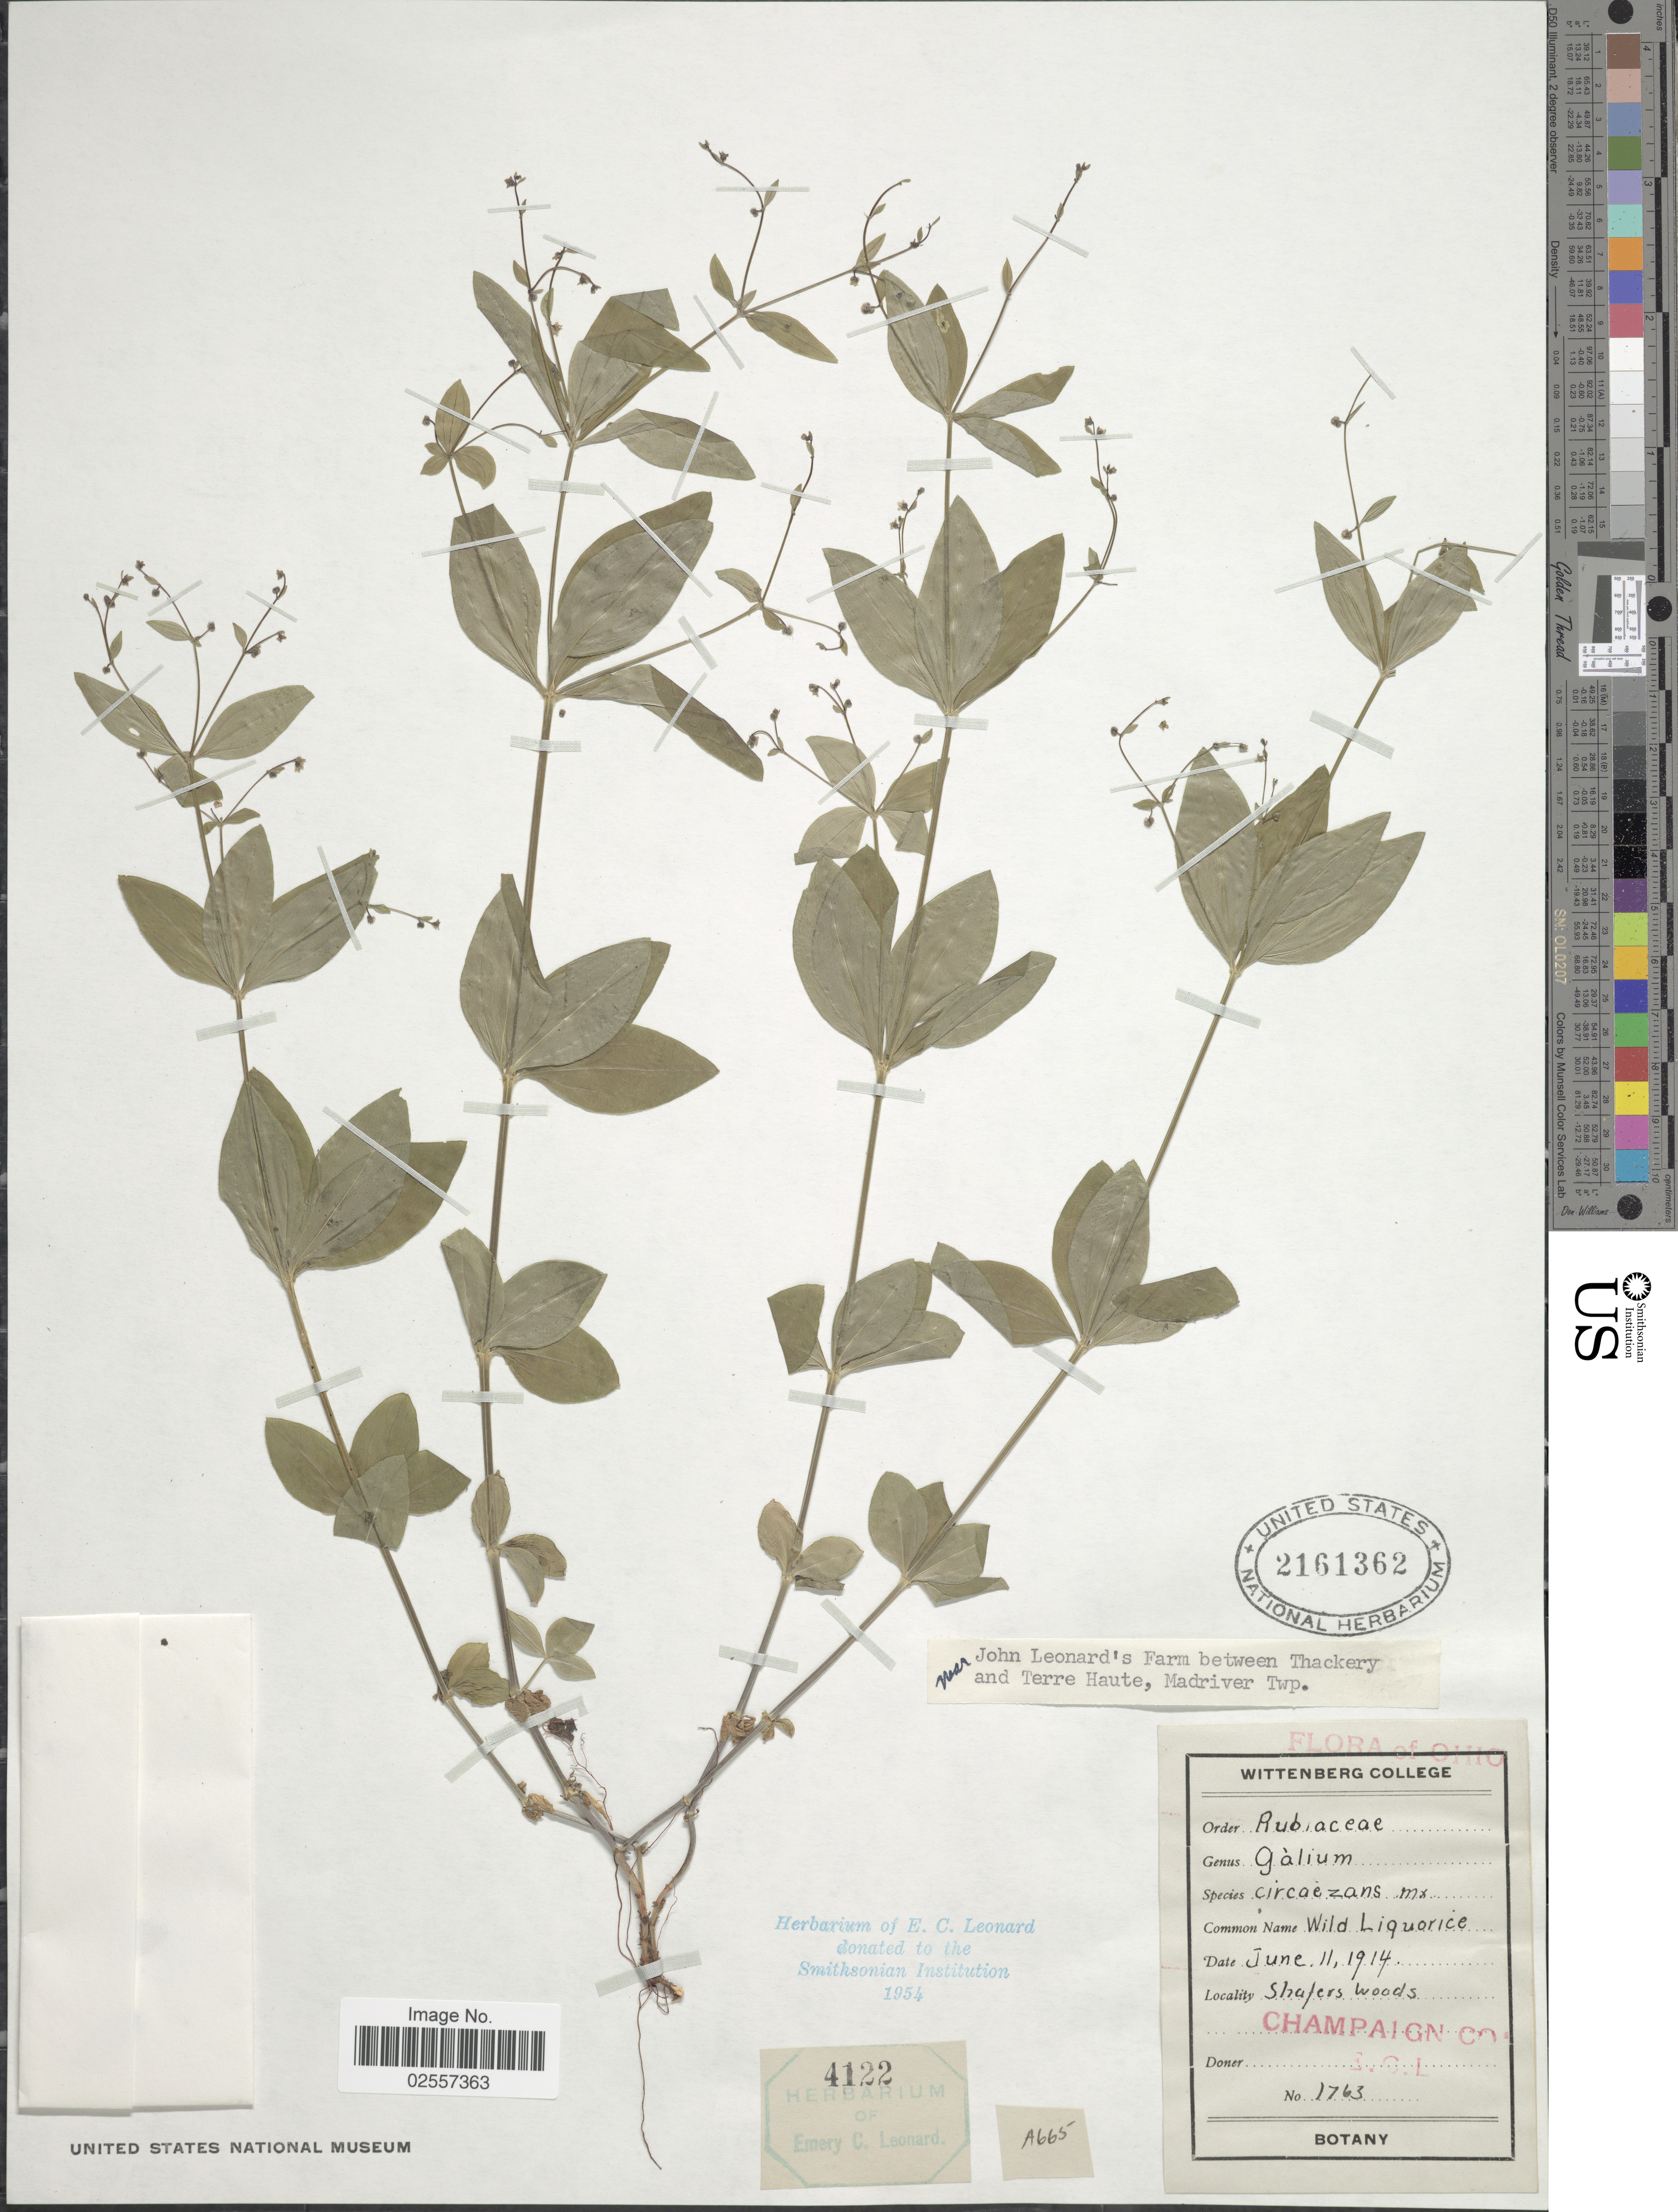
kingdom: Plantae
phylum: Tracheophyta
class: Magnoliopsida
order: Gentianales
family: Rubiaceae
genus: Galium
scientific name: Galium circaezans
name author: Michx.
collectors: E. C. Leonard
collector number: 1763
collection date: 1914-06-11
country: United States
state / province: Ohio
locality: Shafers Woods. Champaign Co. near John Leonard's Farm between Thackery and Terre Haute, Madriver Twp.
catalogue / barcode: US 2161362